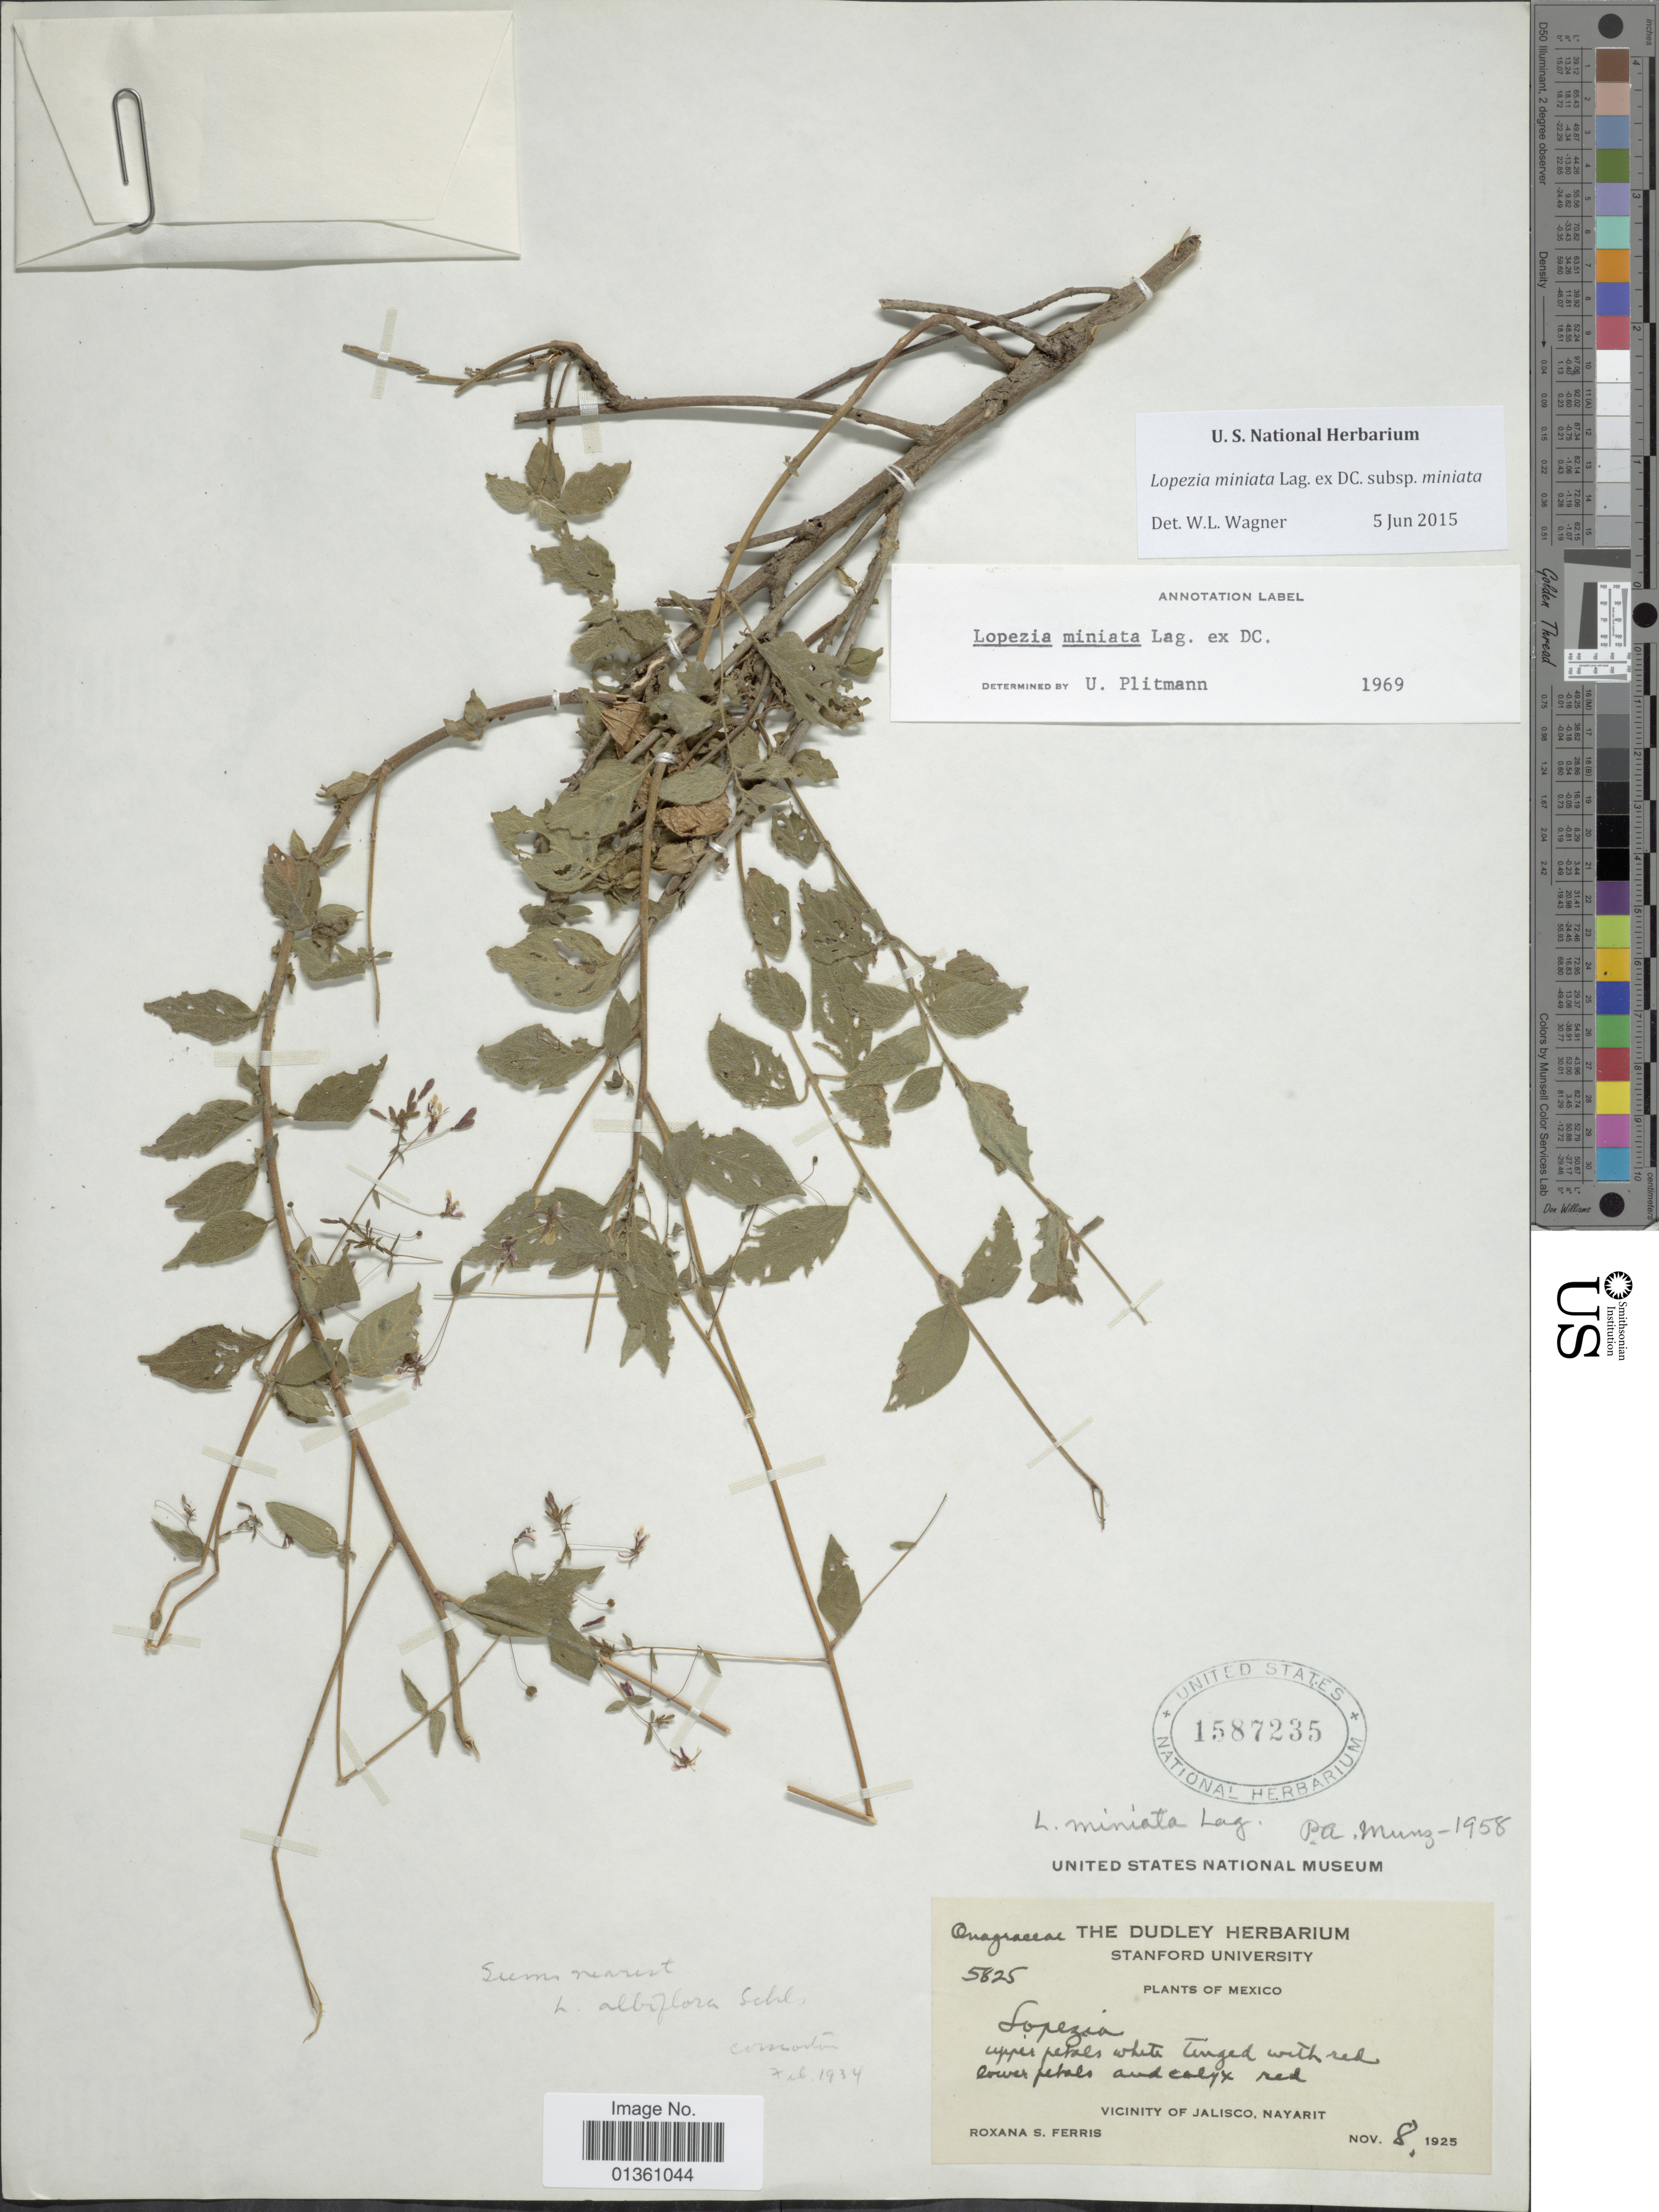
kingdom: Plantae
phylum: Tracheophyta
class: Magnoliopsida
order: Myrtales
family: Onagraceae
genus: Lopezia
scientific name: Lopezia miniata subsp. miniata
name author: Lag. ex DC.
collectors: R. S. Ferris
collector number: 5825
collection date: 1925-11-08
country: Mexico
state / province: Jalisco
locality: Nayarit.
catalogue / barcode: US 1587235